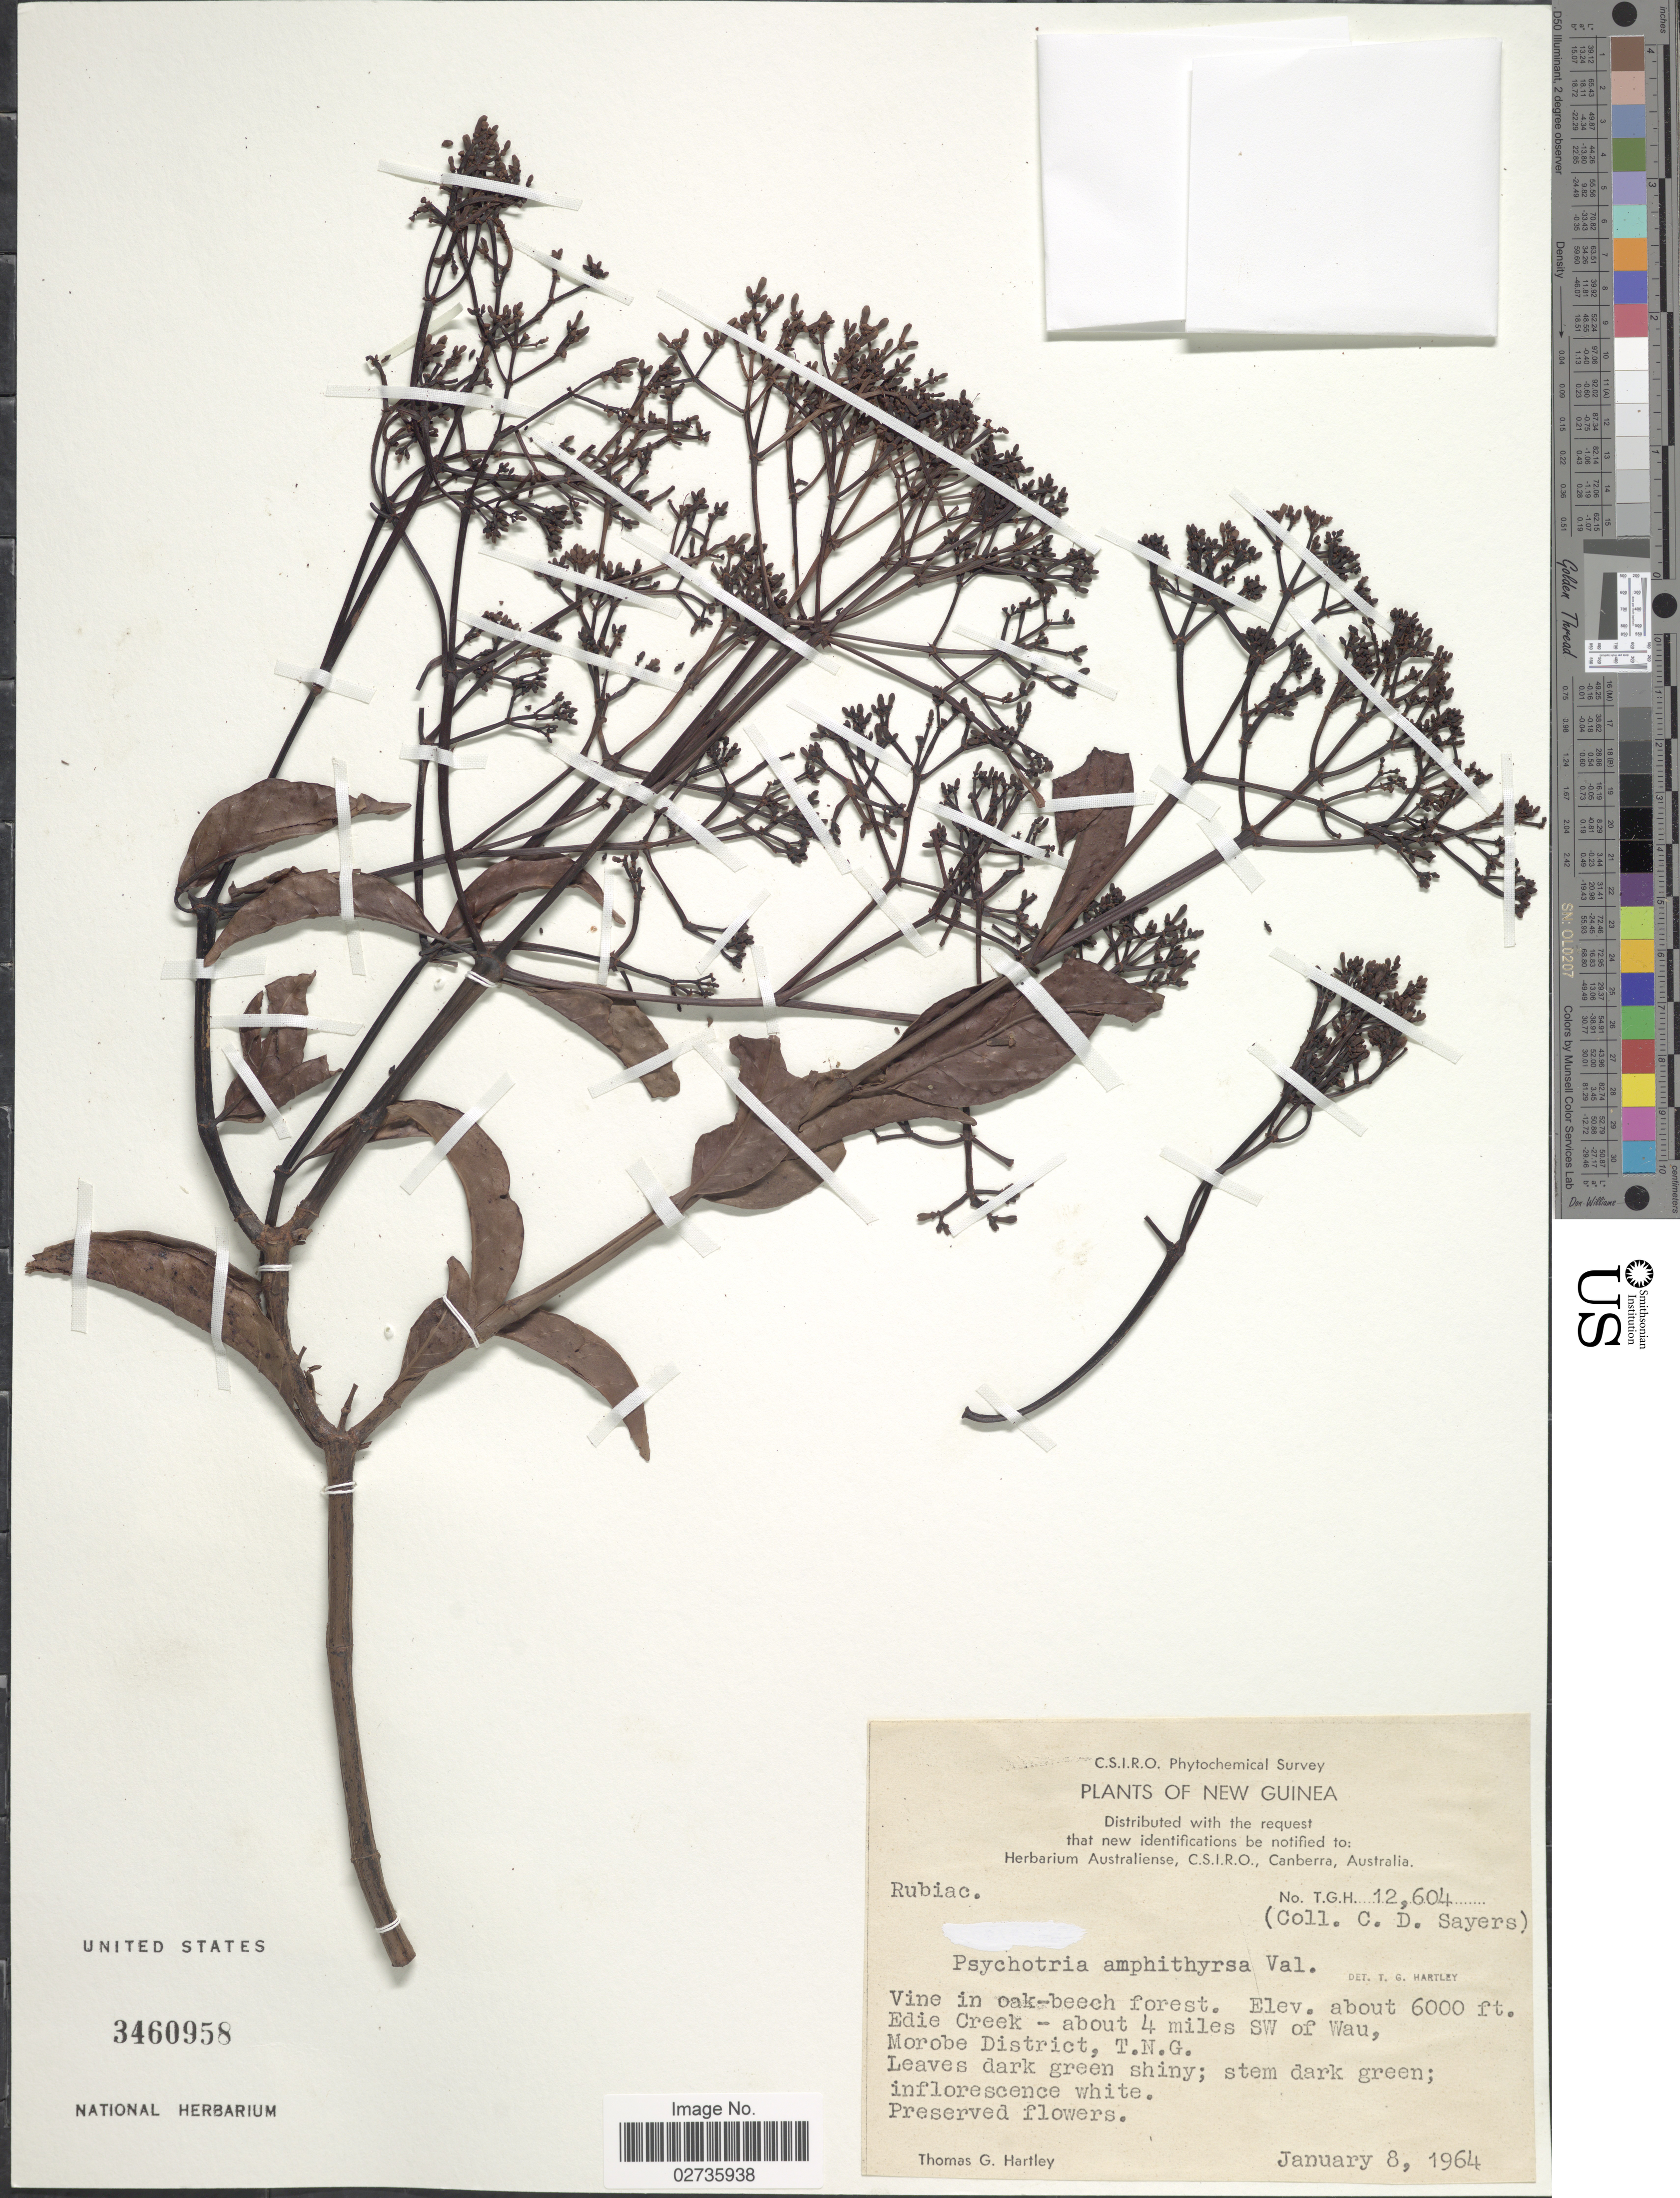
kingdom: Plantae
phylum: Tracheophyta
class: Magnoliopsida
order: Gentianales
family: Rubiaceae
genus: Psychotria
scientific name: Psychotria amplithyrsa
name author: Valeton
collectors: C. Sayers & T. G. Hartley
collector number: T.G.H. 12604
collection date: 1964-01-08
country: Papua New Guinea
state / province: Morobe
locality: New Guinea, Vine in oak-beach forest, Edie Creek - about 4 miles SW of Wau, Morobe District, T.N.G.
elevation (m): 1829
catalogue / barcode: US 3460958